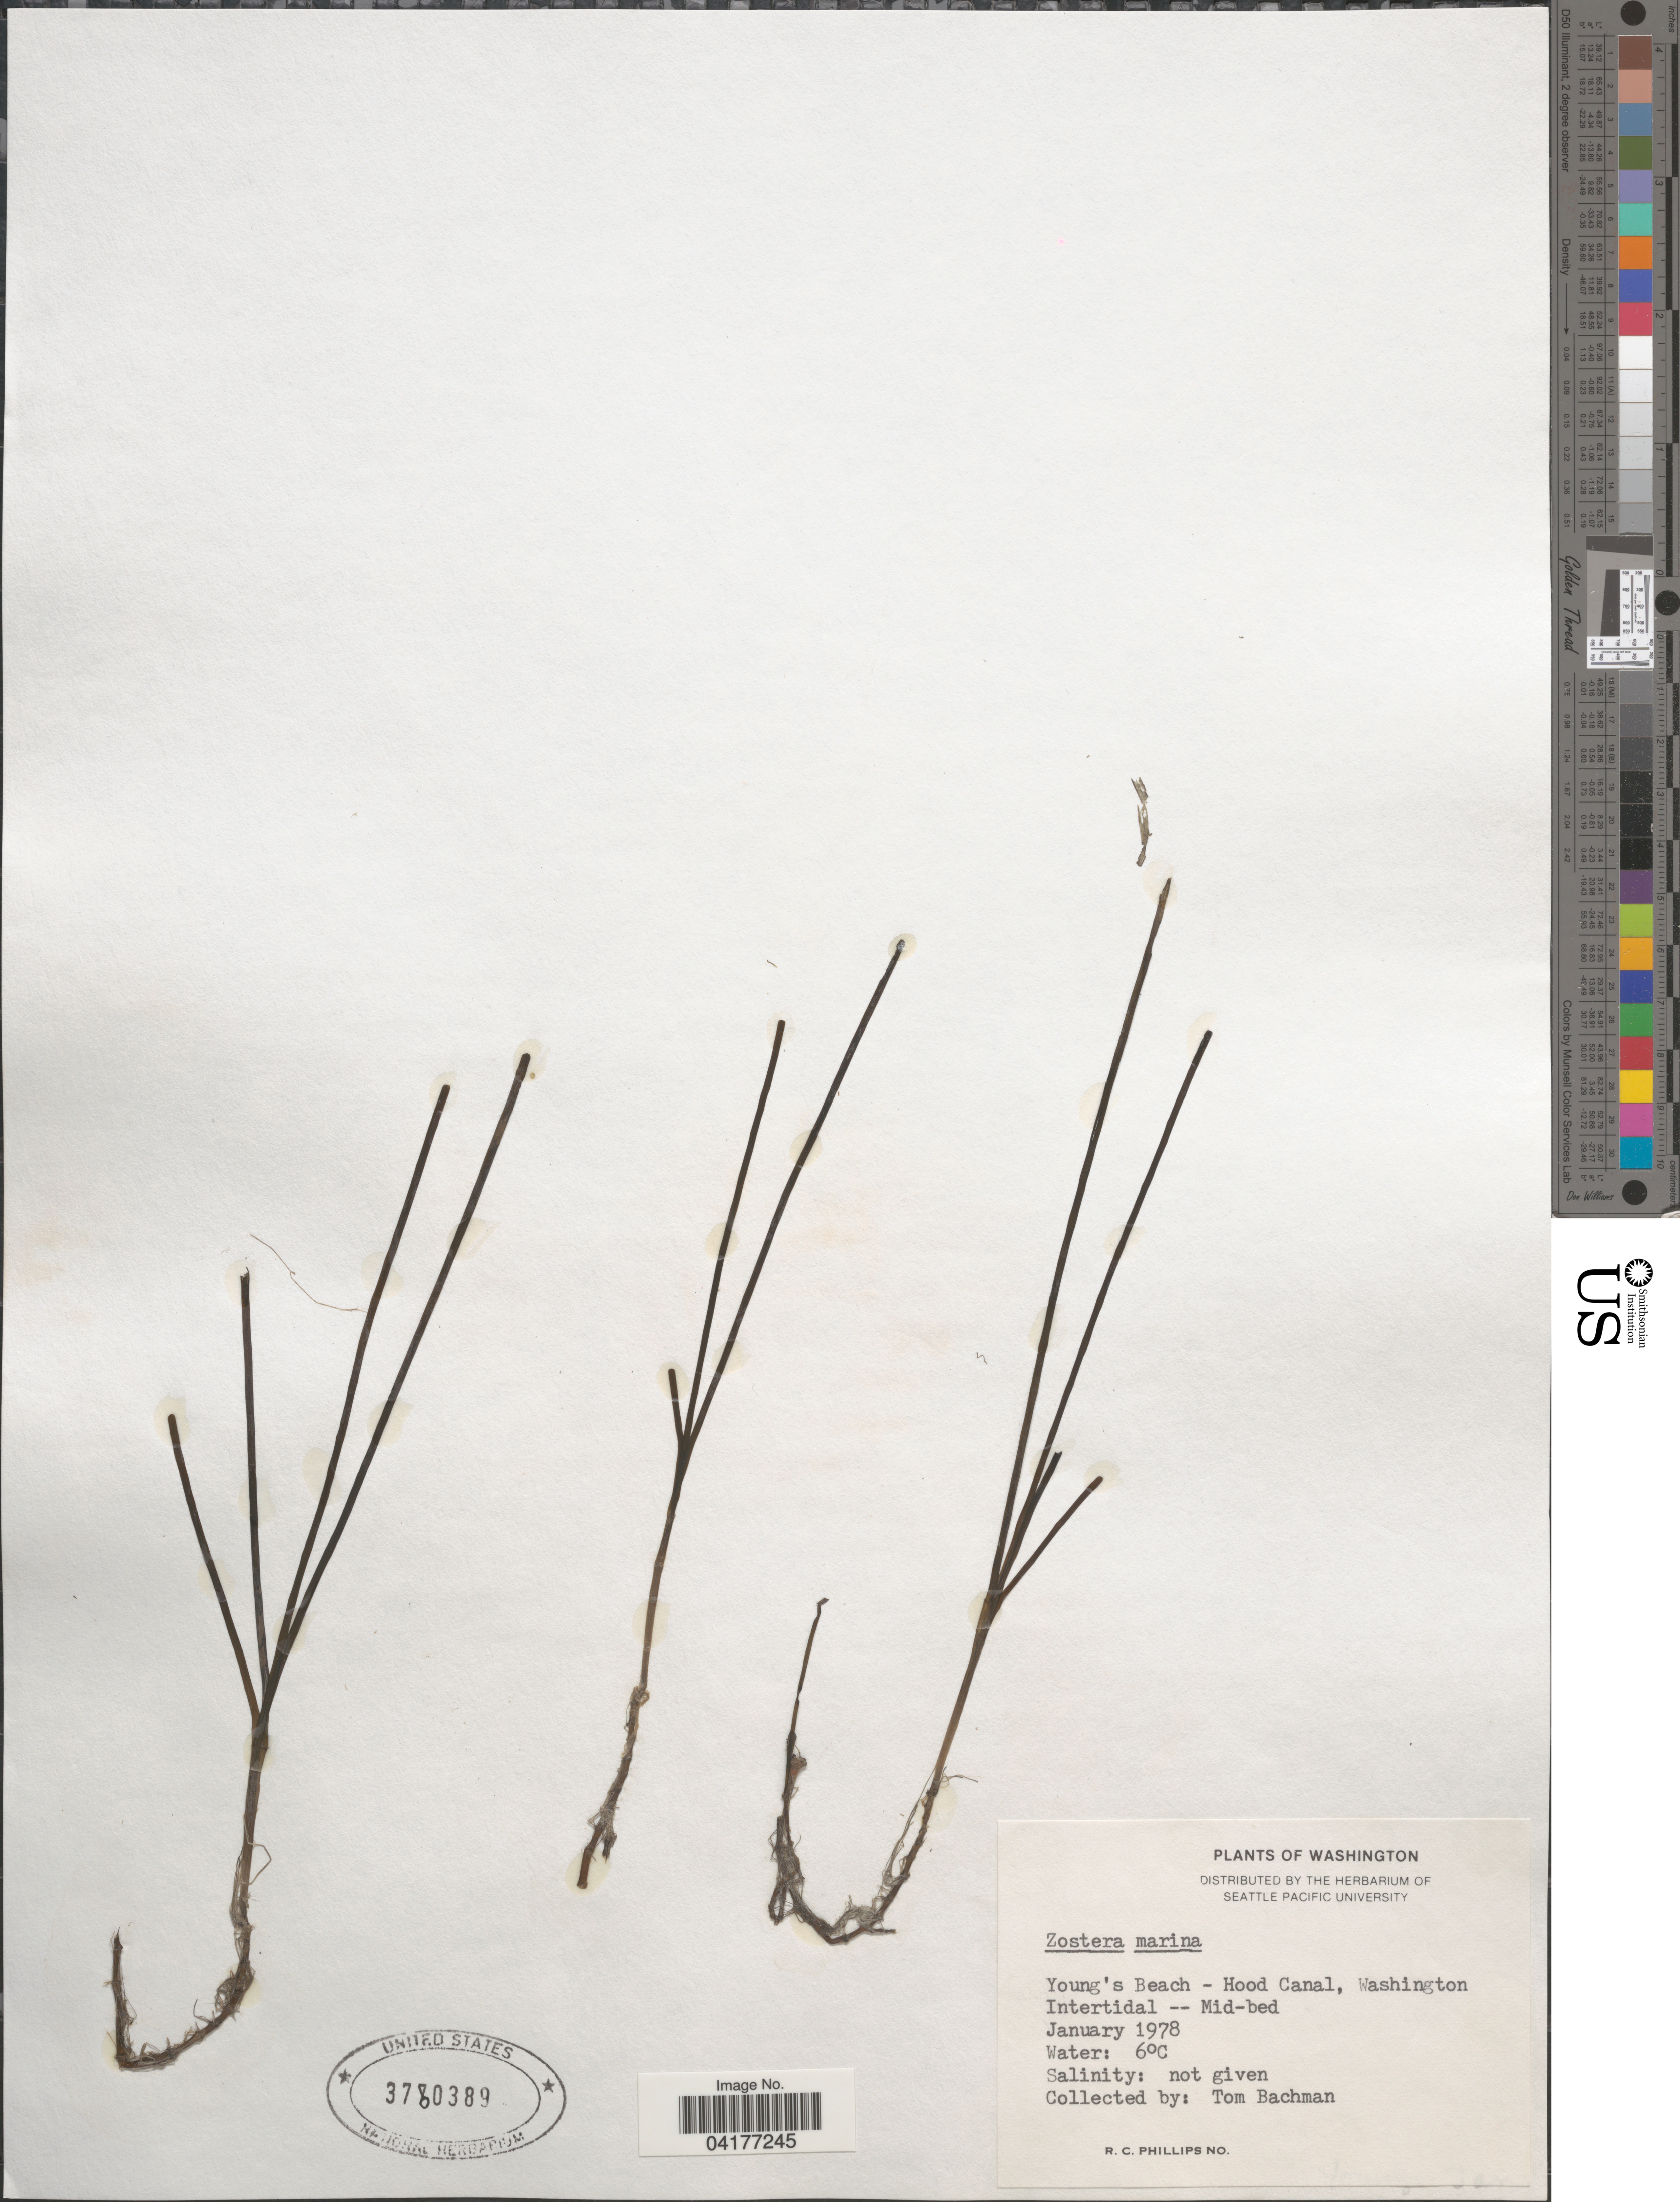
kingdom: Plantae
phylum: Tracheophyta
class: Liliopsida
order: Alismatales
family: Zosteraceae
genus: Zostera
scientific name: Zostera marina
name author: L.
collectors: T. Bachman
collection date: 1978-01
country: United States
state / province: Washington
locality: Young's Beach - Hood Canal. Intertidal -- Mid-bed.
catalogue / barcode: US 3780389